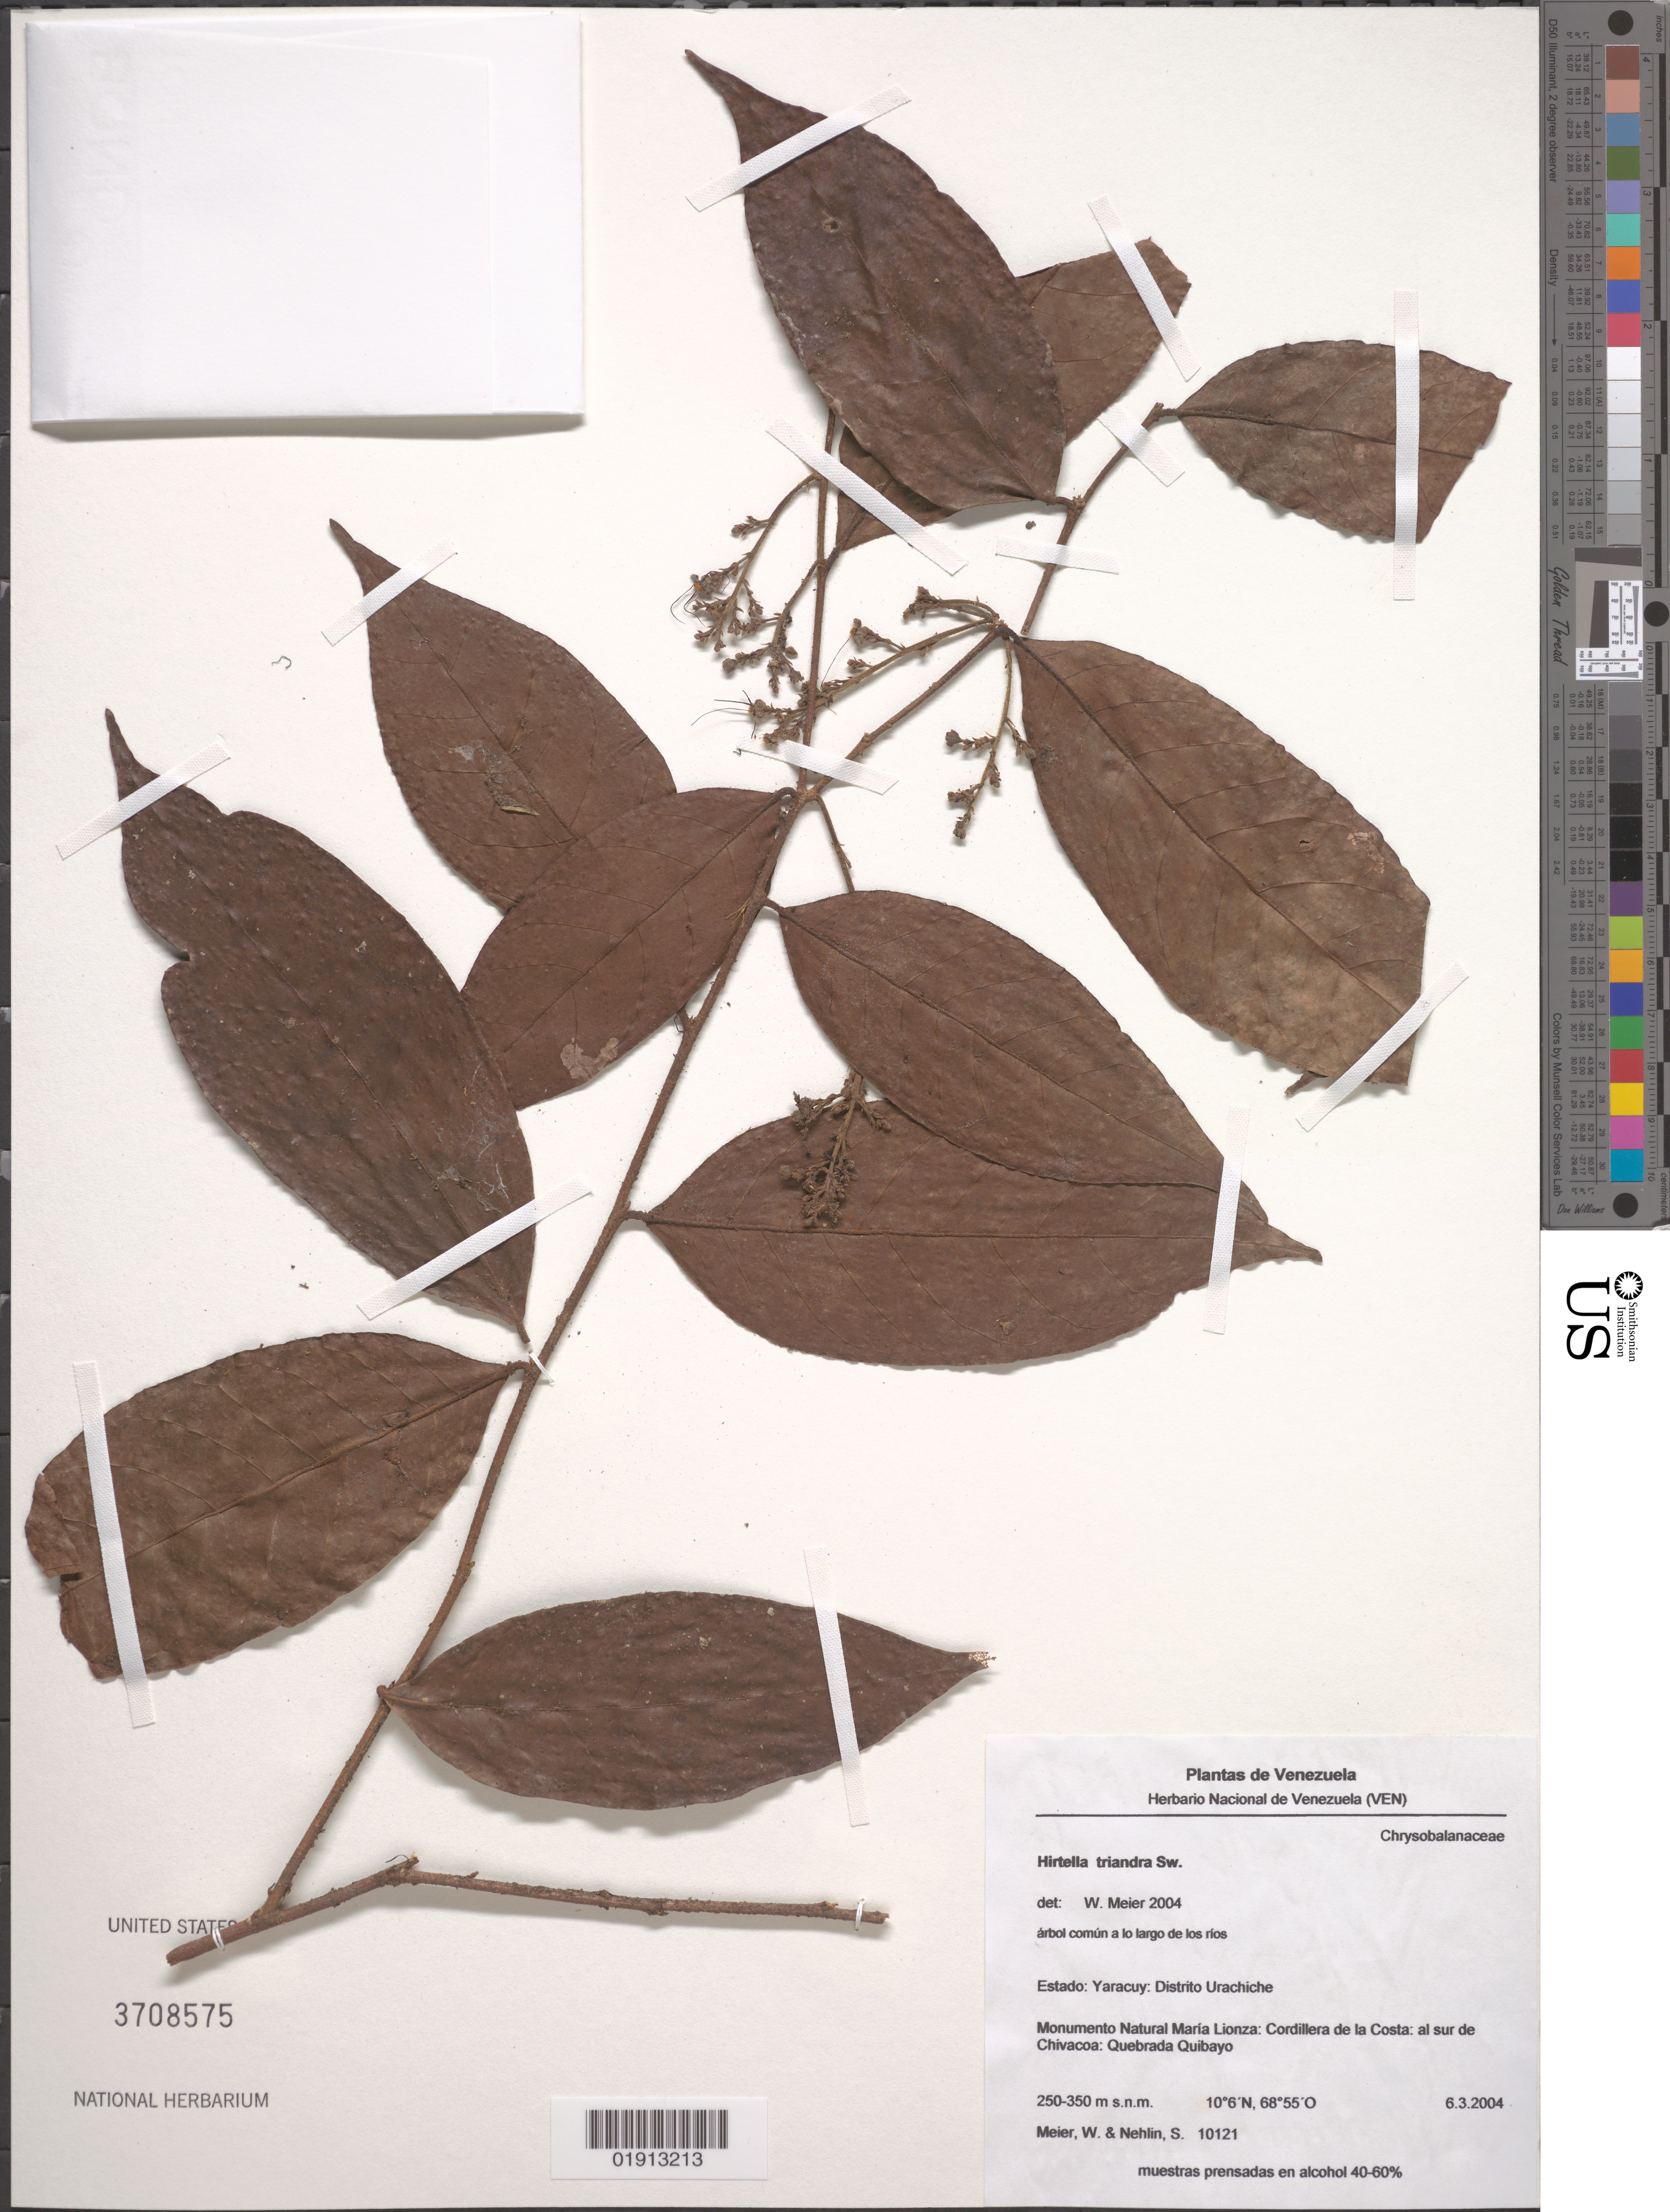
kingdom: Plantae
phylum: Tracheophyta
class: Magnoliopsida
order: Malpighiales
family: Chrysobalanaceae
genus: Hirtella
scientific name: Hirtella triandra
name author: Sw.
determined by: Meier, Winfried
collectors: W. Meier & S. Nehlin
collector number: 10121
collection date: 2004-03-06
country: Venezuela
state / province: Yaracuy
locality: Estado: Yaracuy: Distrito Uraciche. Monumento Natural Maria Lionza: Cordillera de la Costal: al sur de Chivacoa: Quebrada Quibayo.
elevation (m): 250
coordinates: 10 06 N, 68 55 O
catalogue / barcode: US 3708575